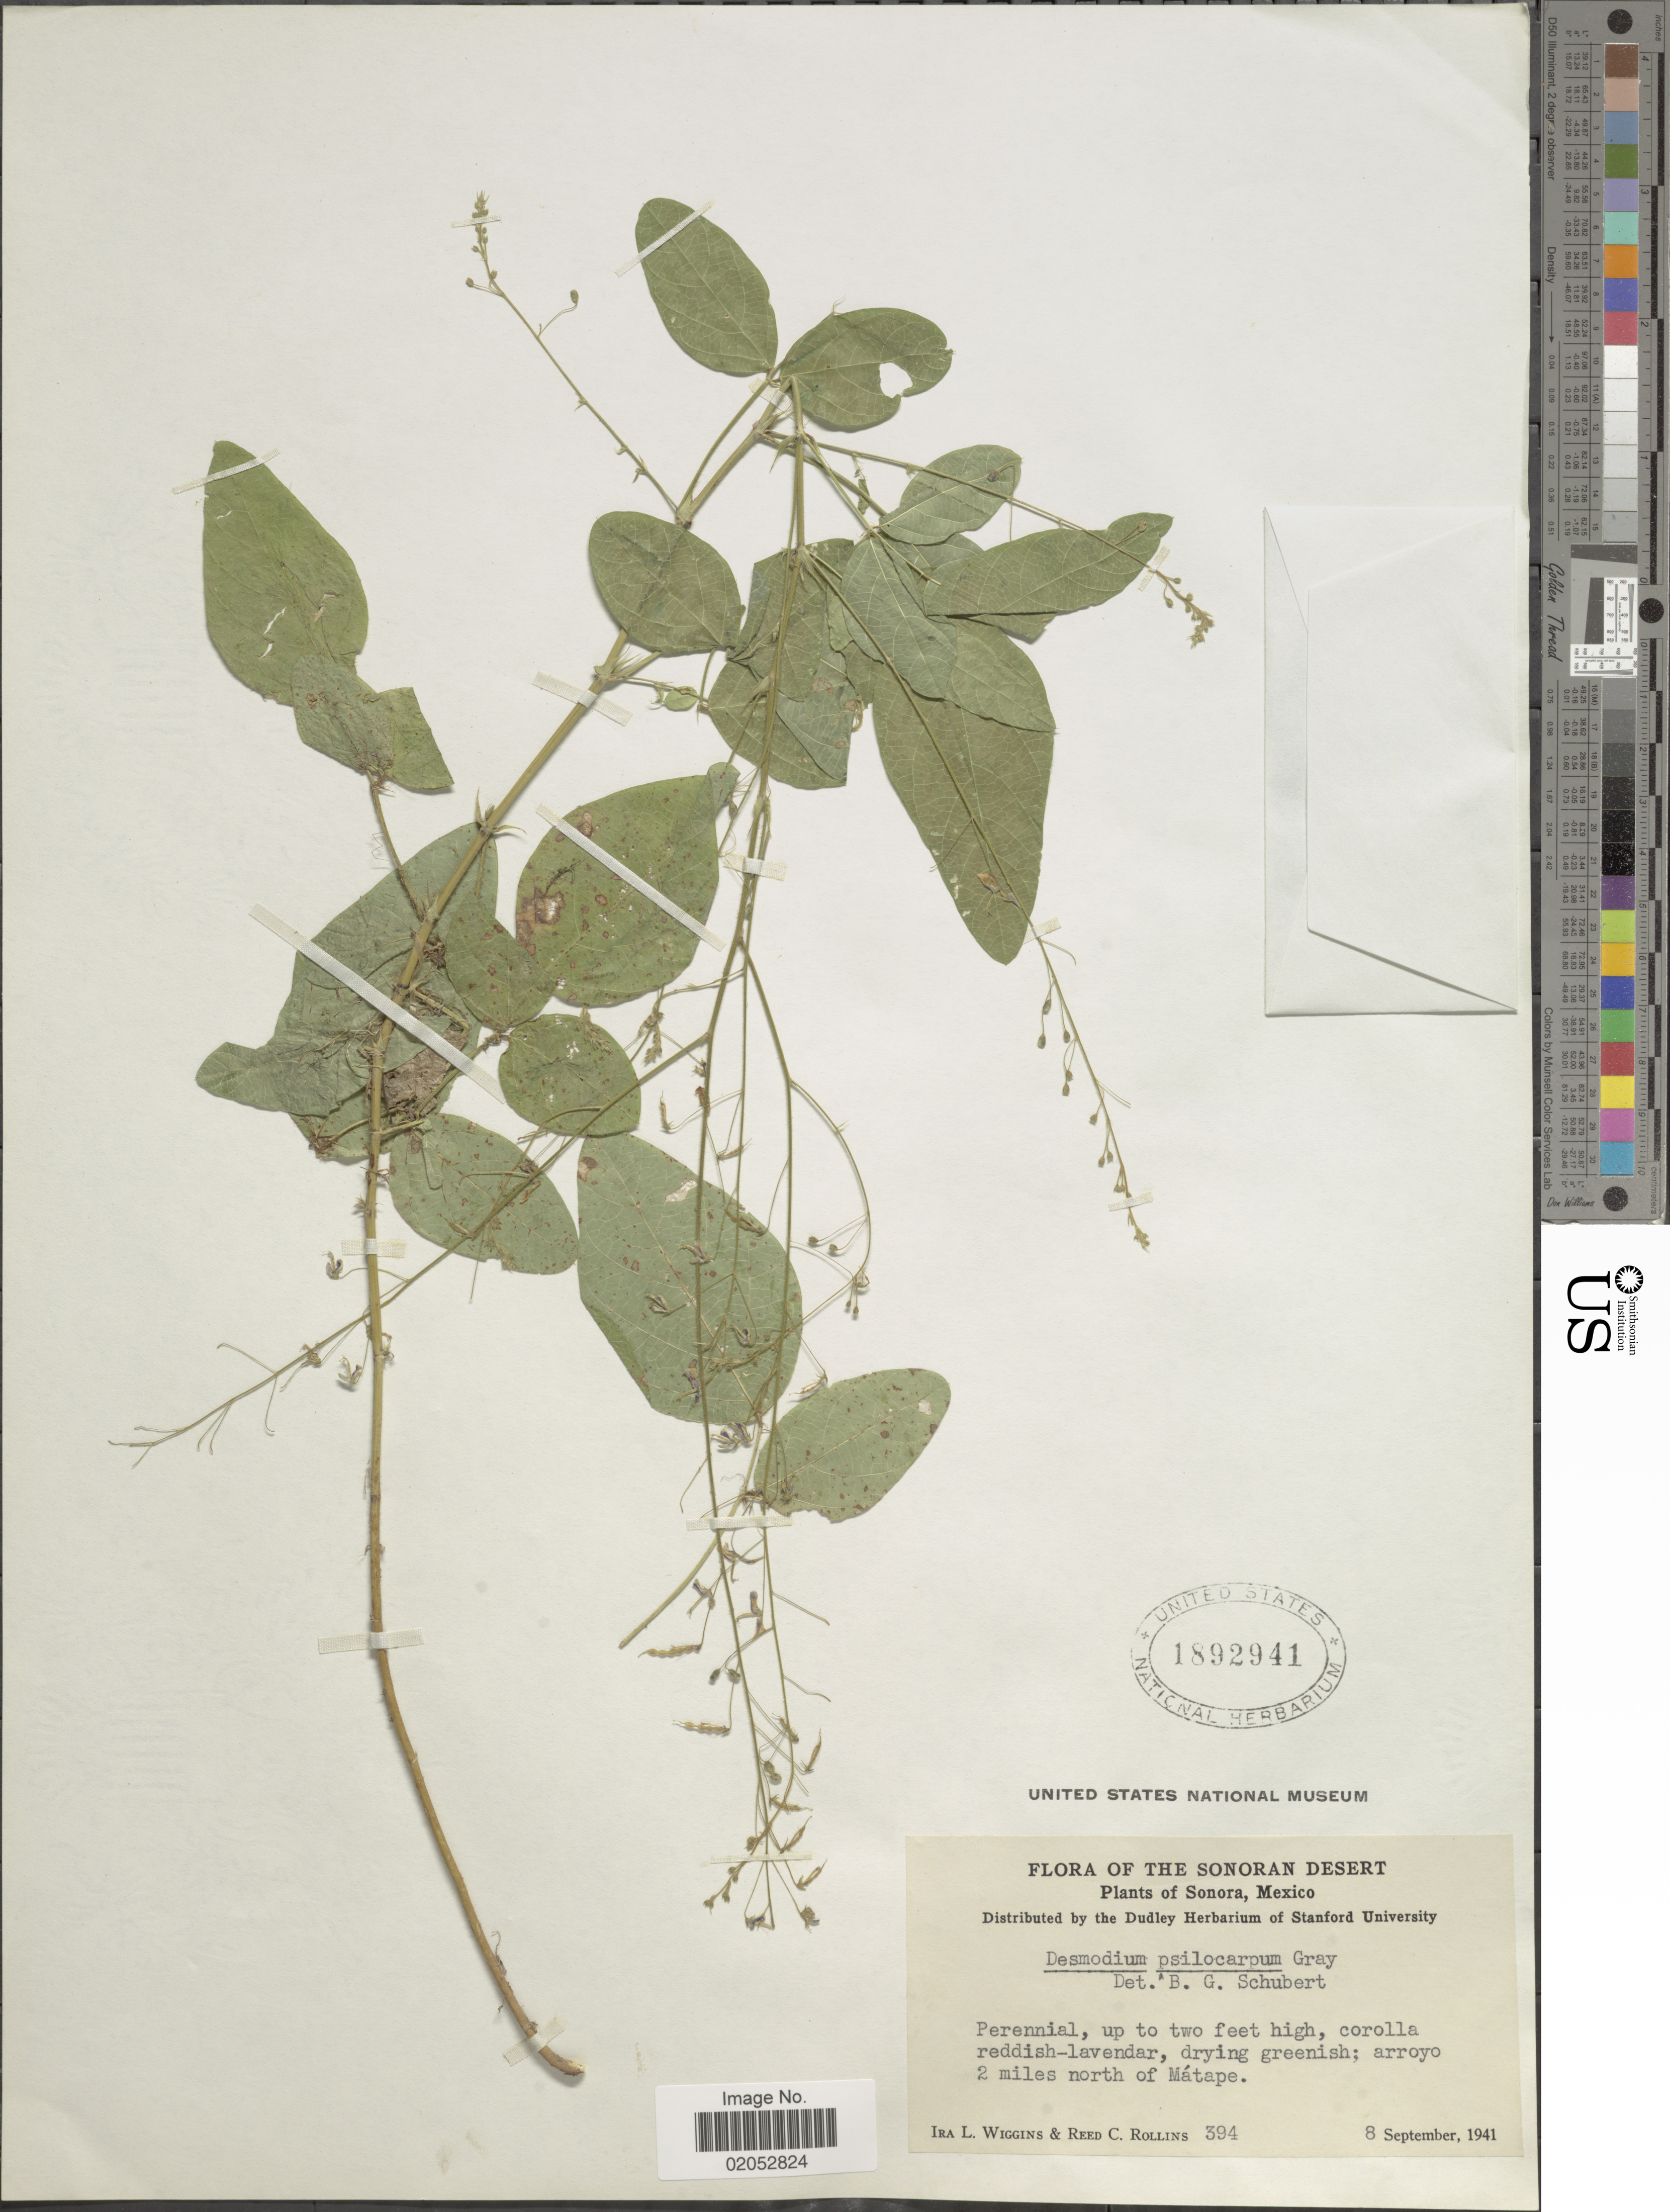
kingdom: Plantae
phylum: Tracheophyta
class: Magnoliopsida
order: Fabales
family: Fabaceae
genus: Desmodium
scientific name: Desmodium psilocarpum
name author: A. Gray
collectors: I. L. Wiggins & R. C. Rollins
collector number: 394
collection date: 1941-09-08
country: Mexico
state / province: Sonora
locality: The Sonoran Desert, 2 miles north of Matape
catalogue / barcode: US 1892941